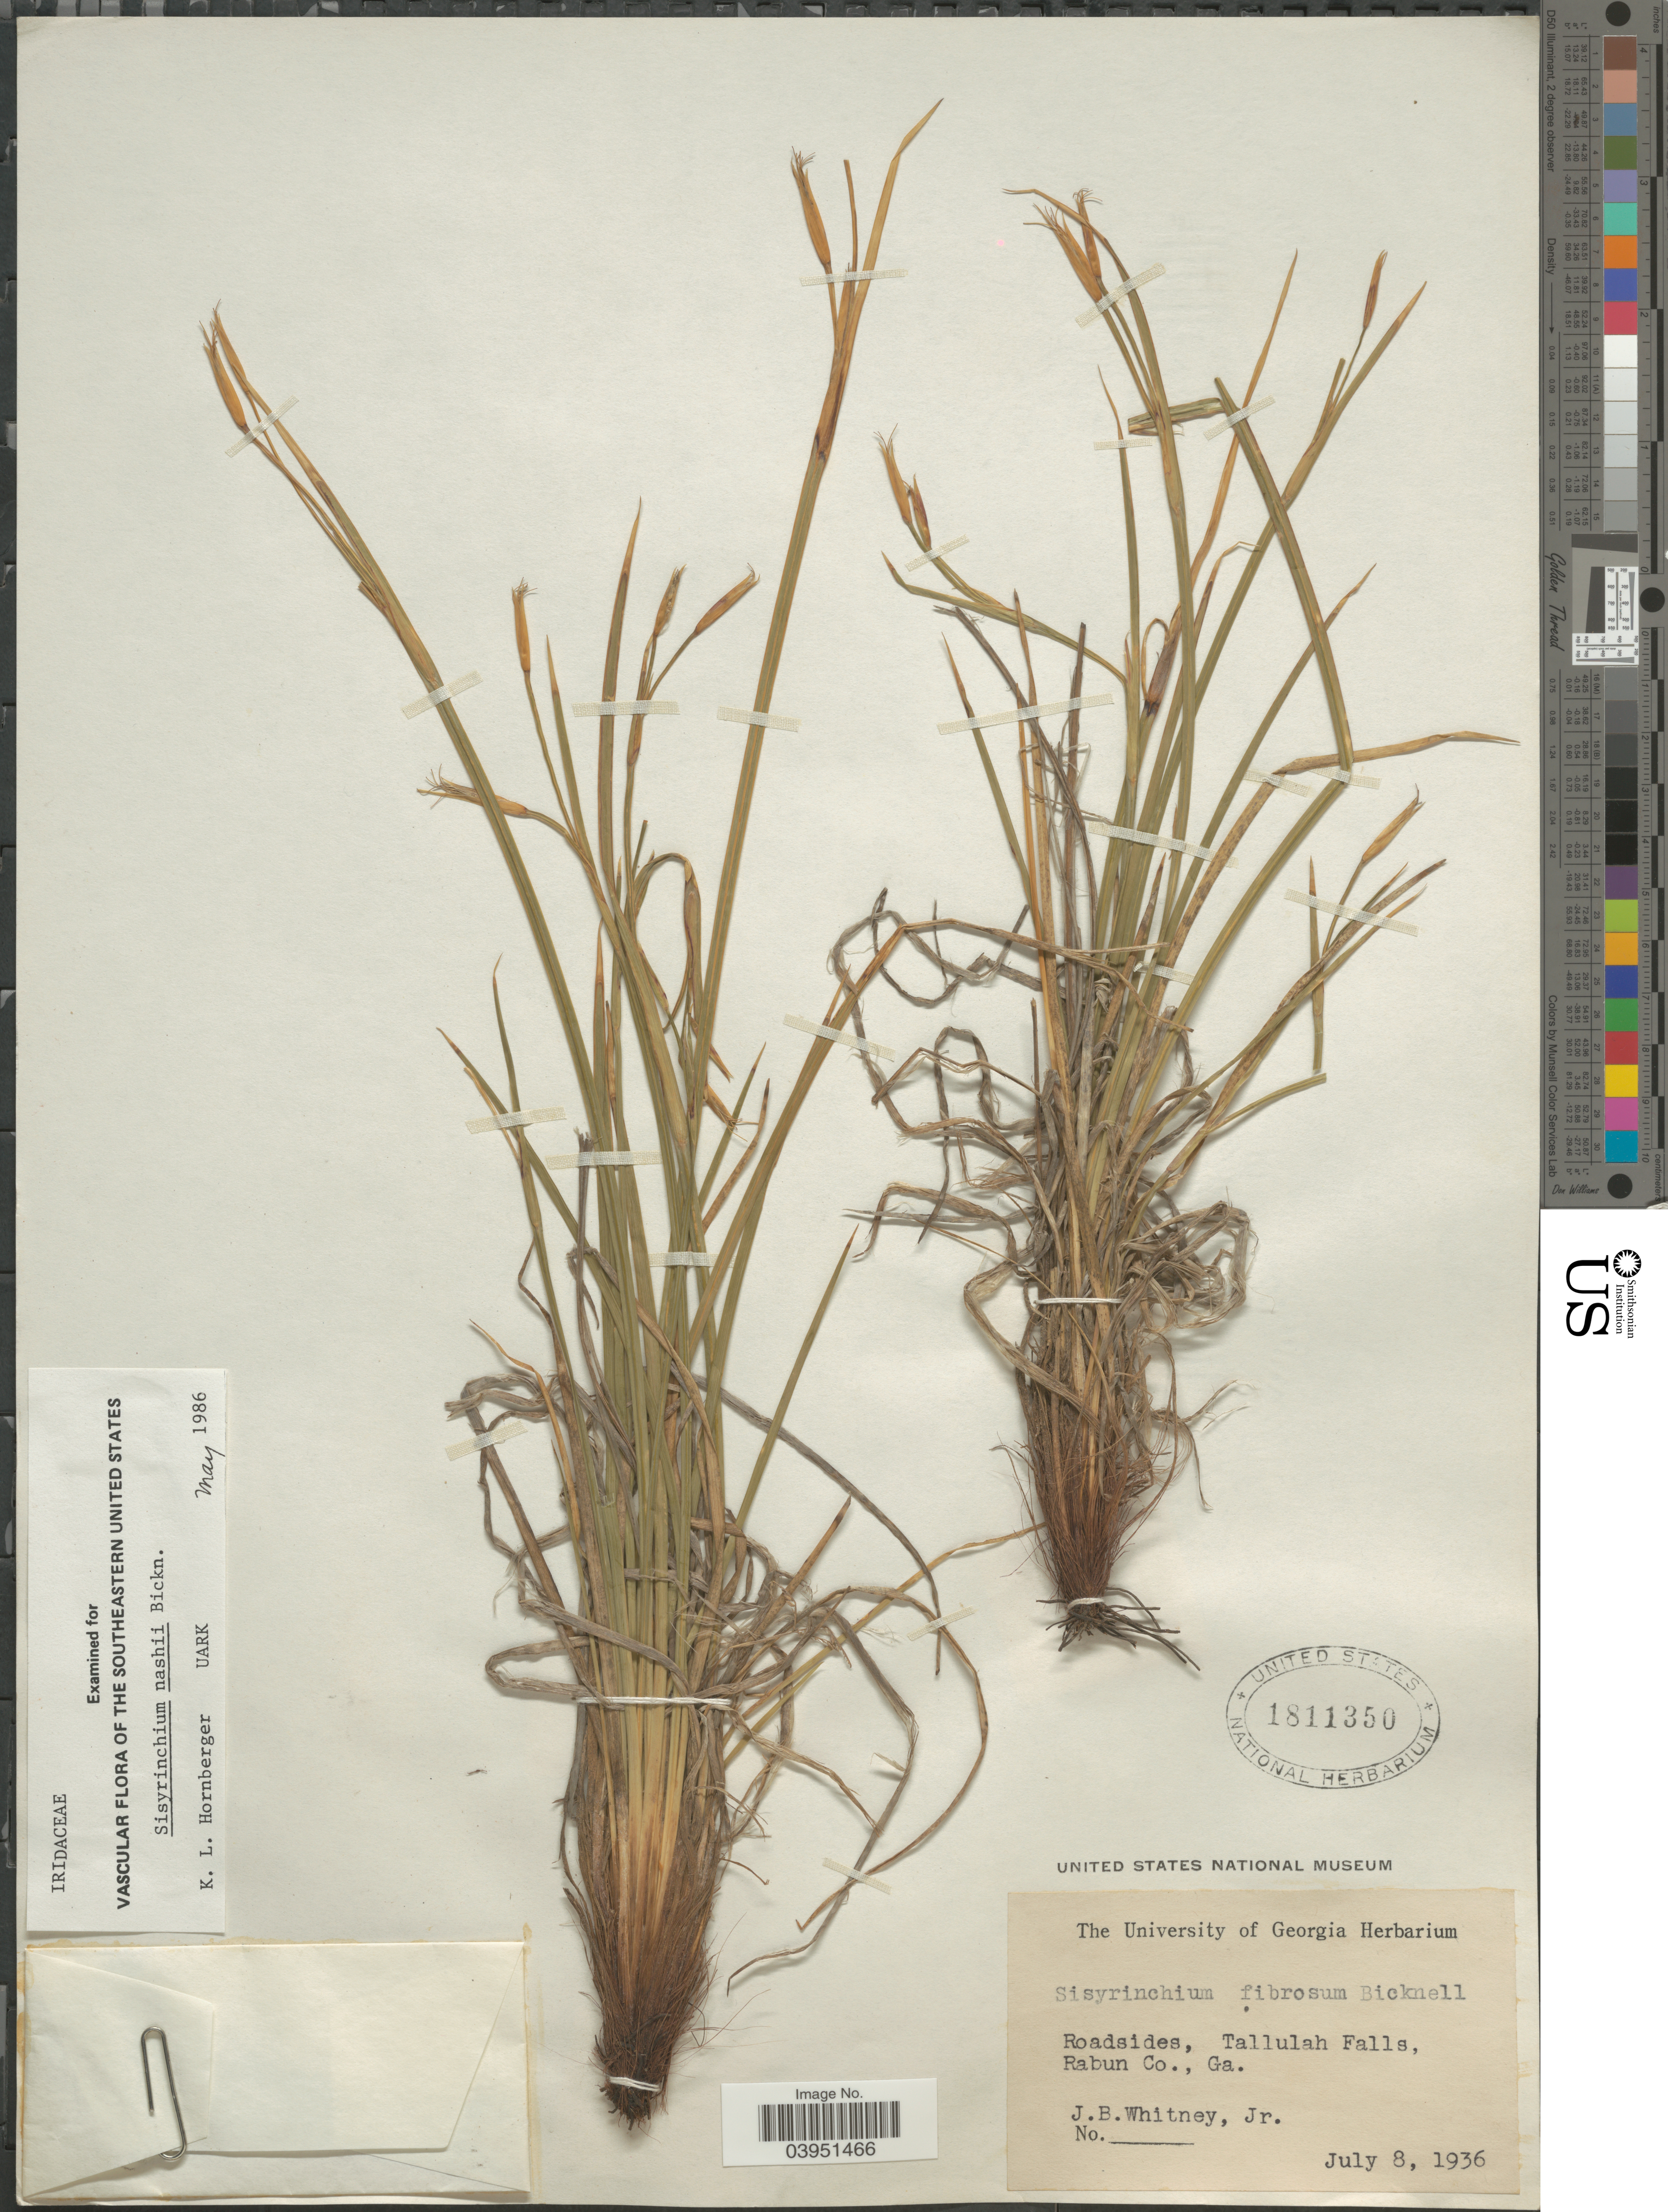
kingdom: Plantae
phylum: Tracheophyta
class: Liliopsida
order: Asparagales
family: Iridaceae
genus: Sisyrinchium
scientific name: Sisyrinchium nashii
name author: E.P. Bicknell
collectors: J. Whitney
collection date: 1936-07-08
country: United States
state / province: Georgia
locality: Roadsides, Tallulah Falls, Rabun Co.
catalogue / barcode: US 1811350